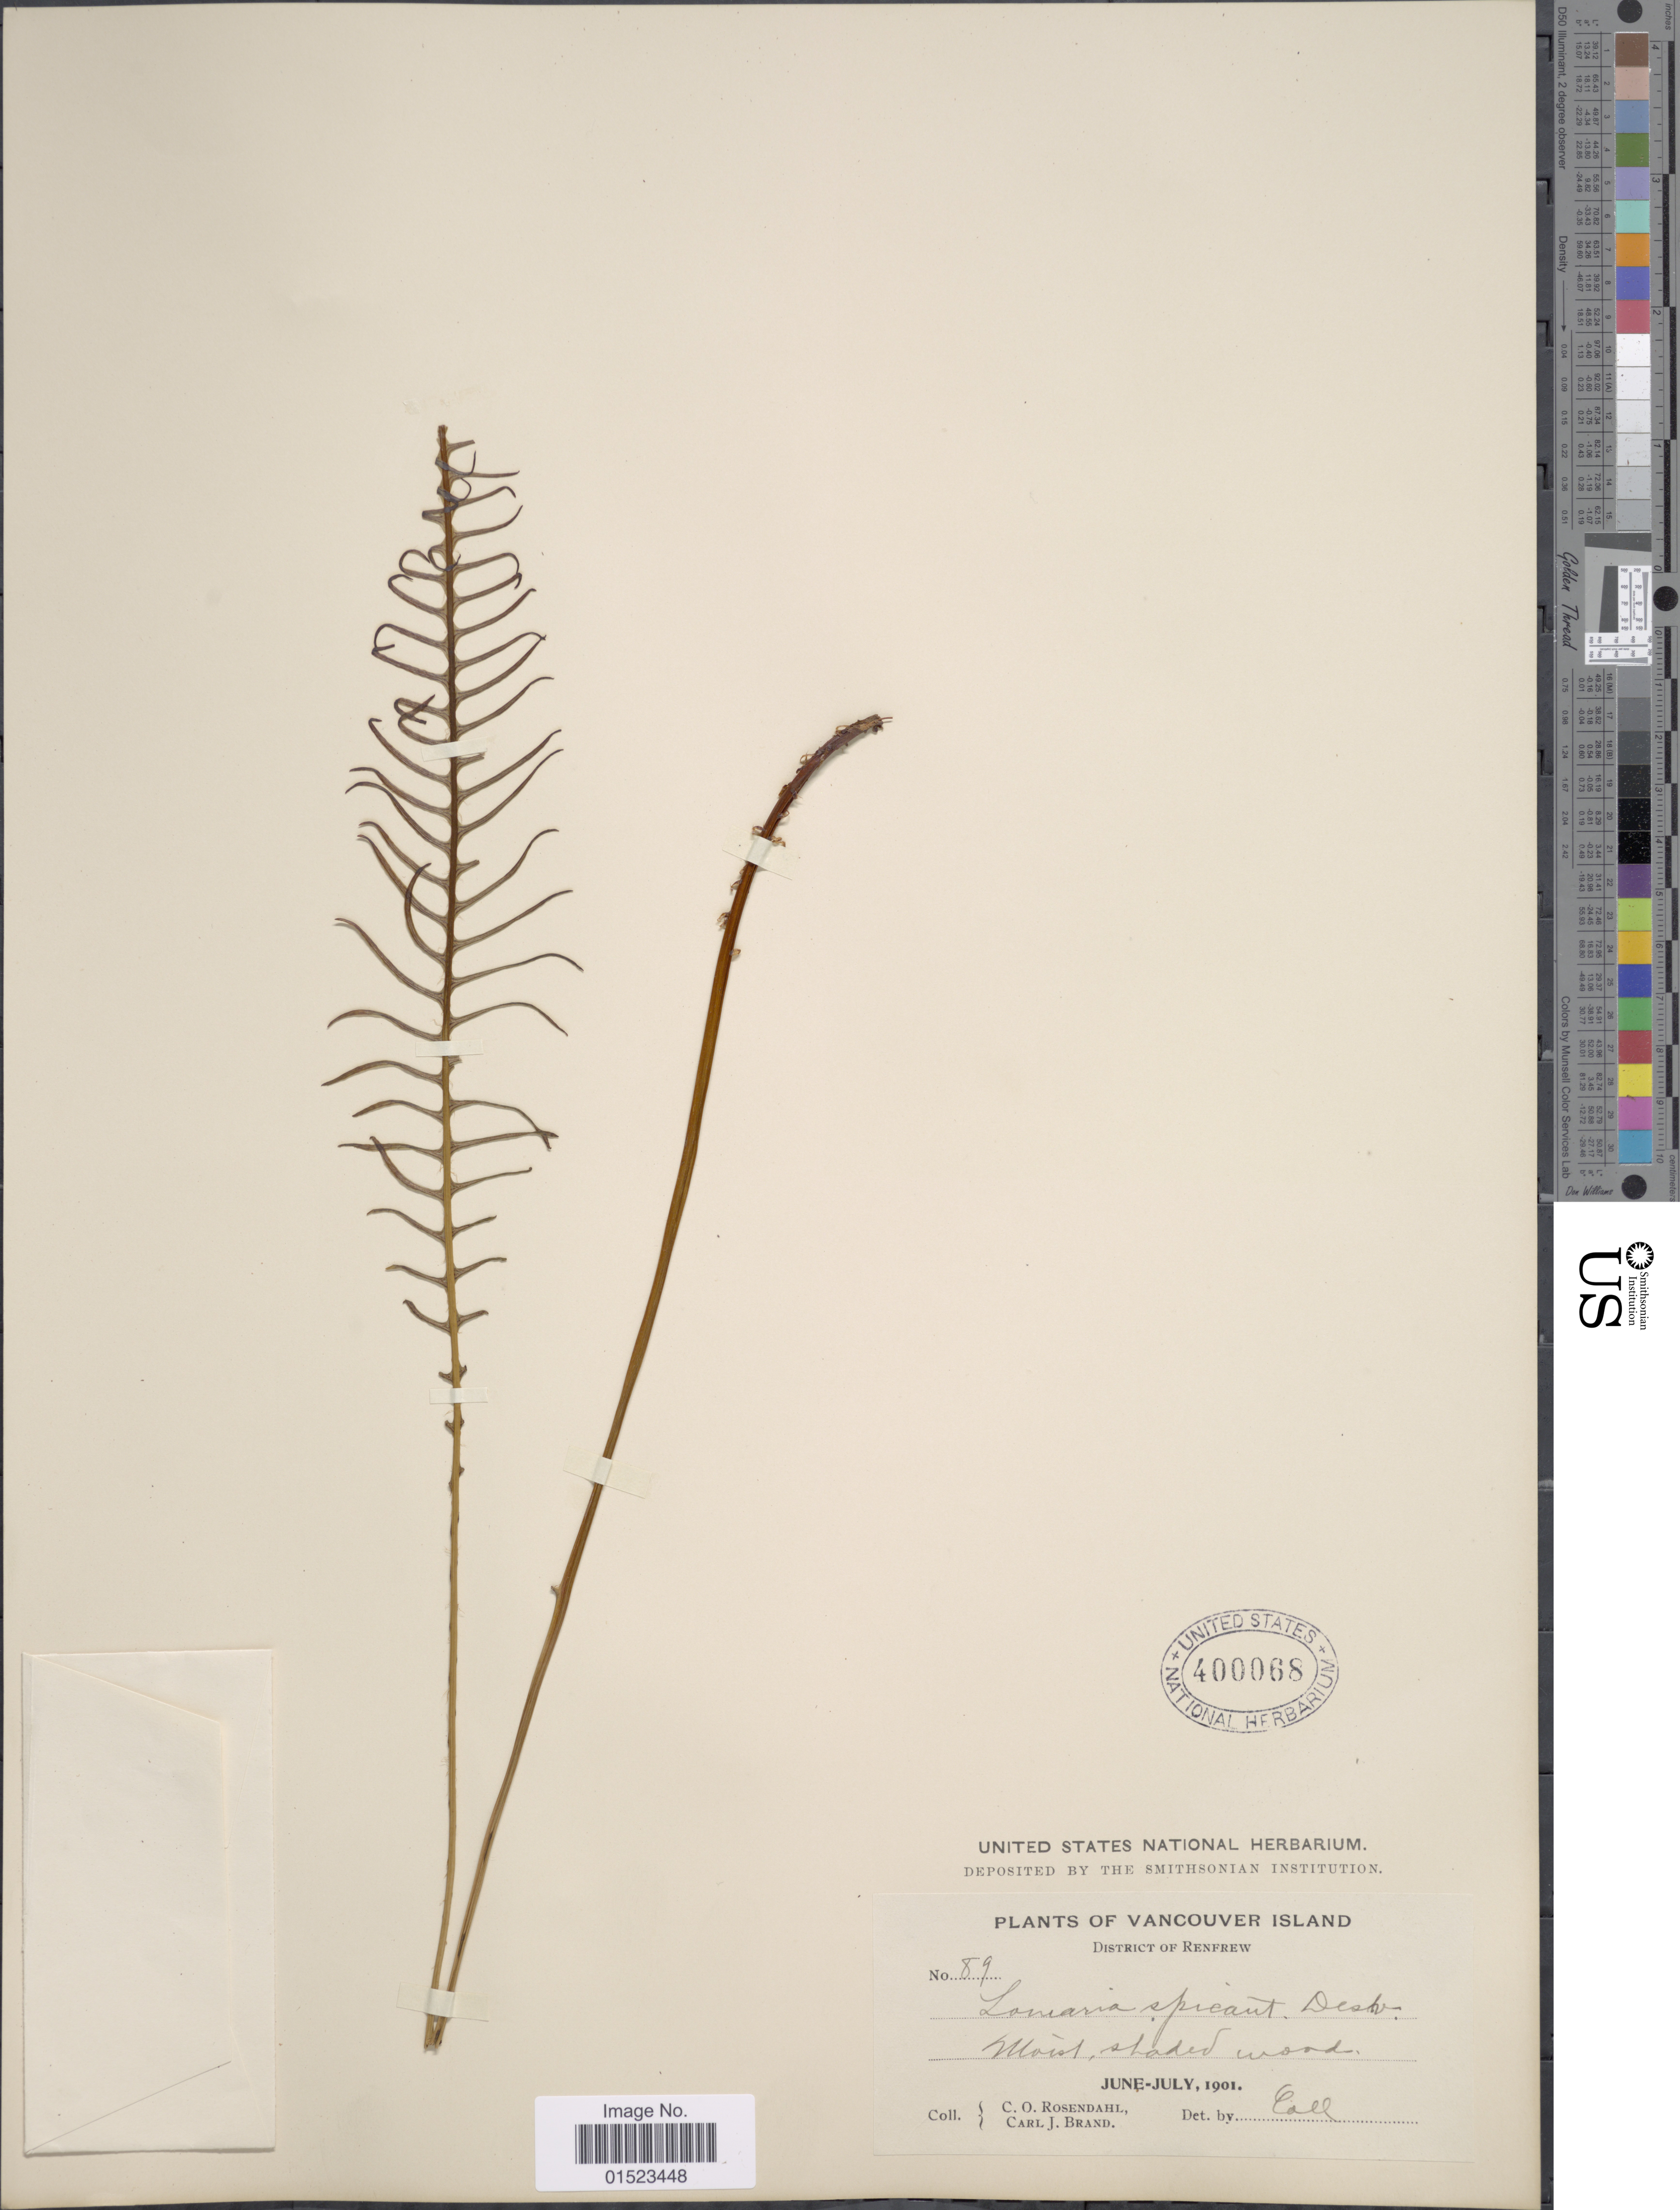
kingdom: Plantae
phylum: Tracheophyta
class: Polypodiopsida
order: Polypodiales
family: Blechnaceae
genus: Blechnum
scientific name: Blechnum spicant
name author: (L.) Sm.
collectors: C. O. Rosendahl & C. J. Brand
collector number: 89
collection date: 1901-06/1901-07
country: Canada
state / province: British Columbia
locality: District of Renfrew, Vancouver Islands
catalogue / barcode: US 400068